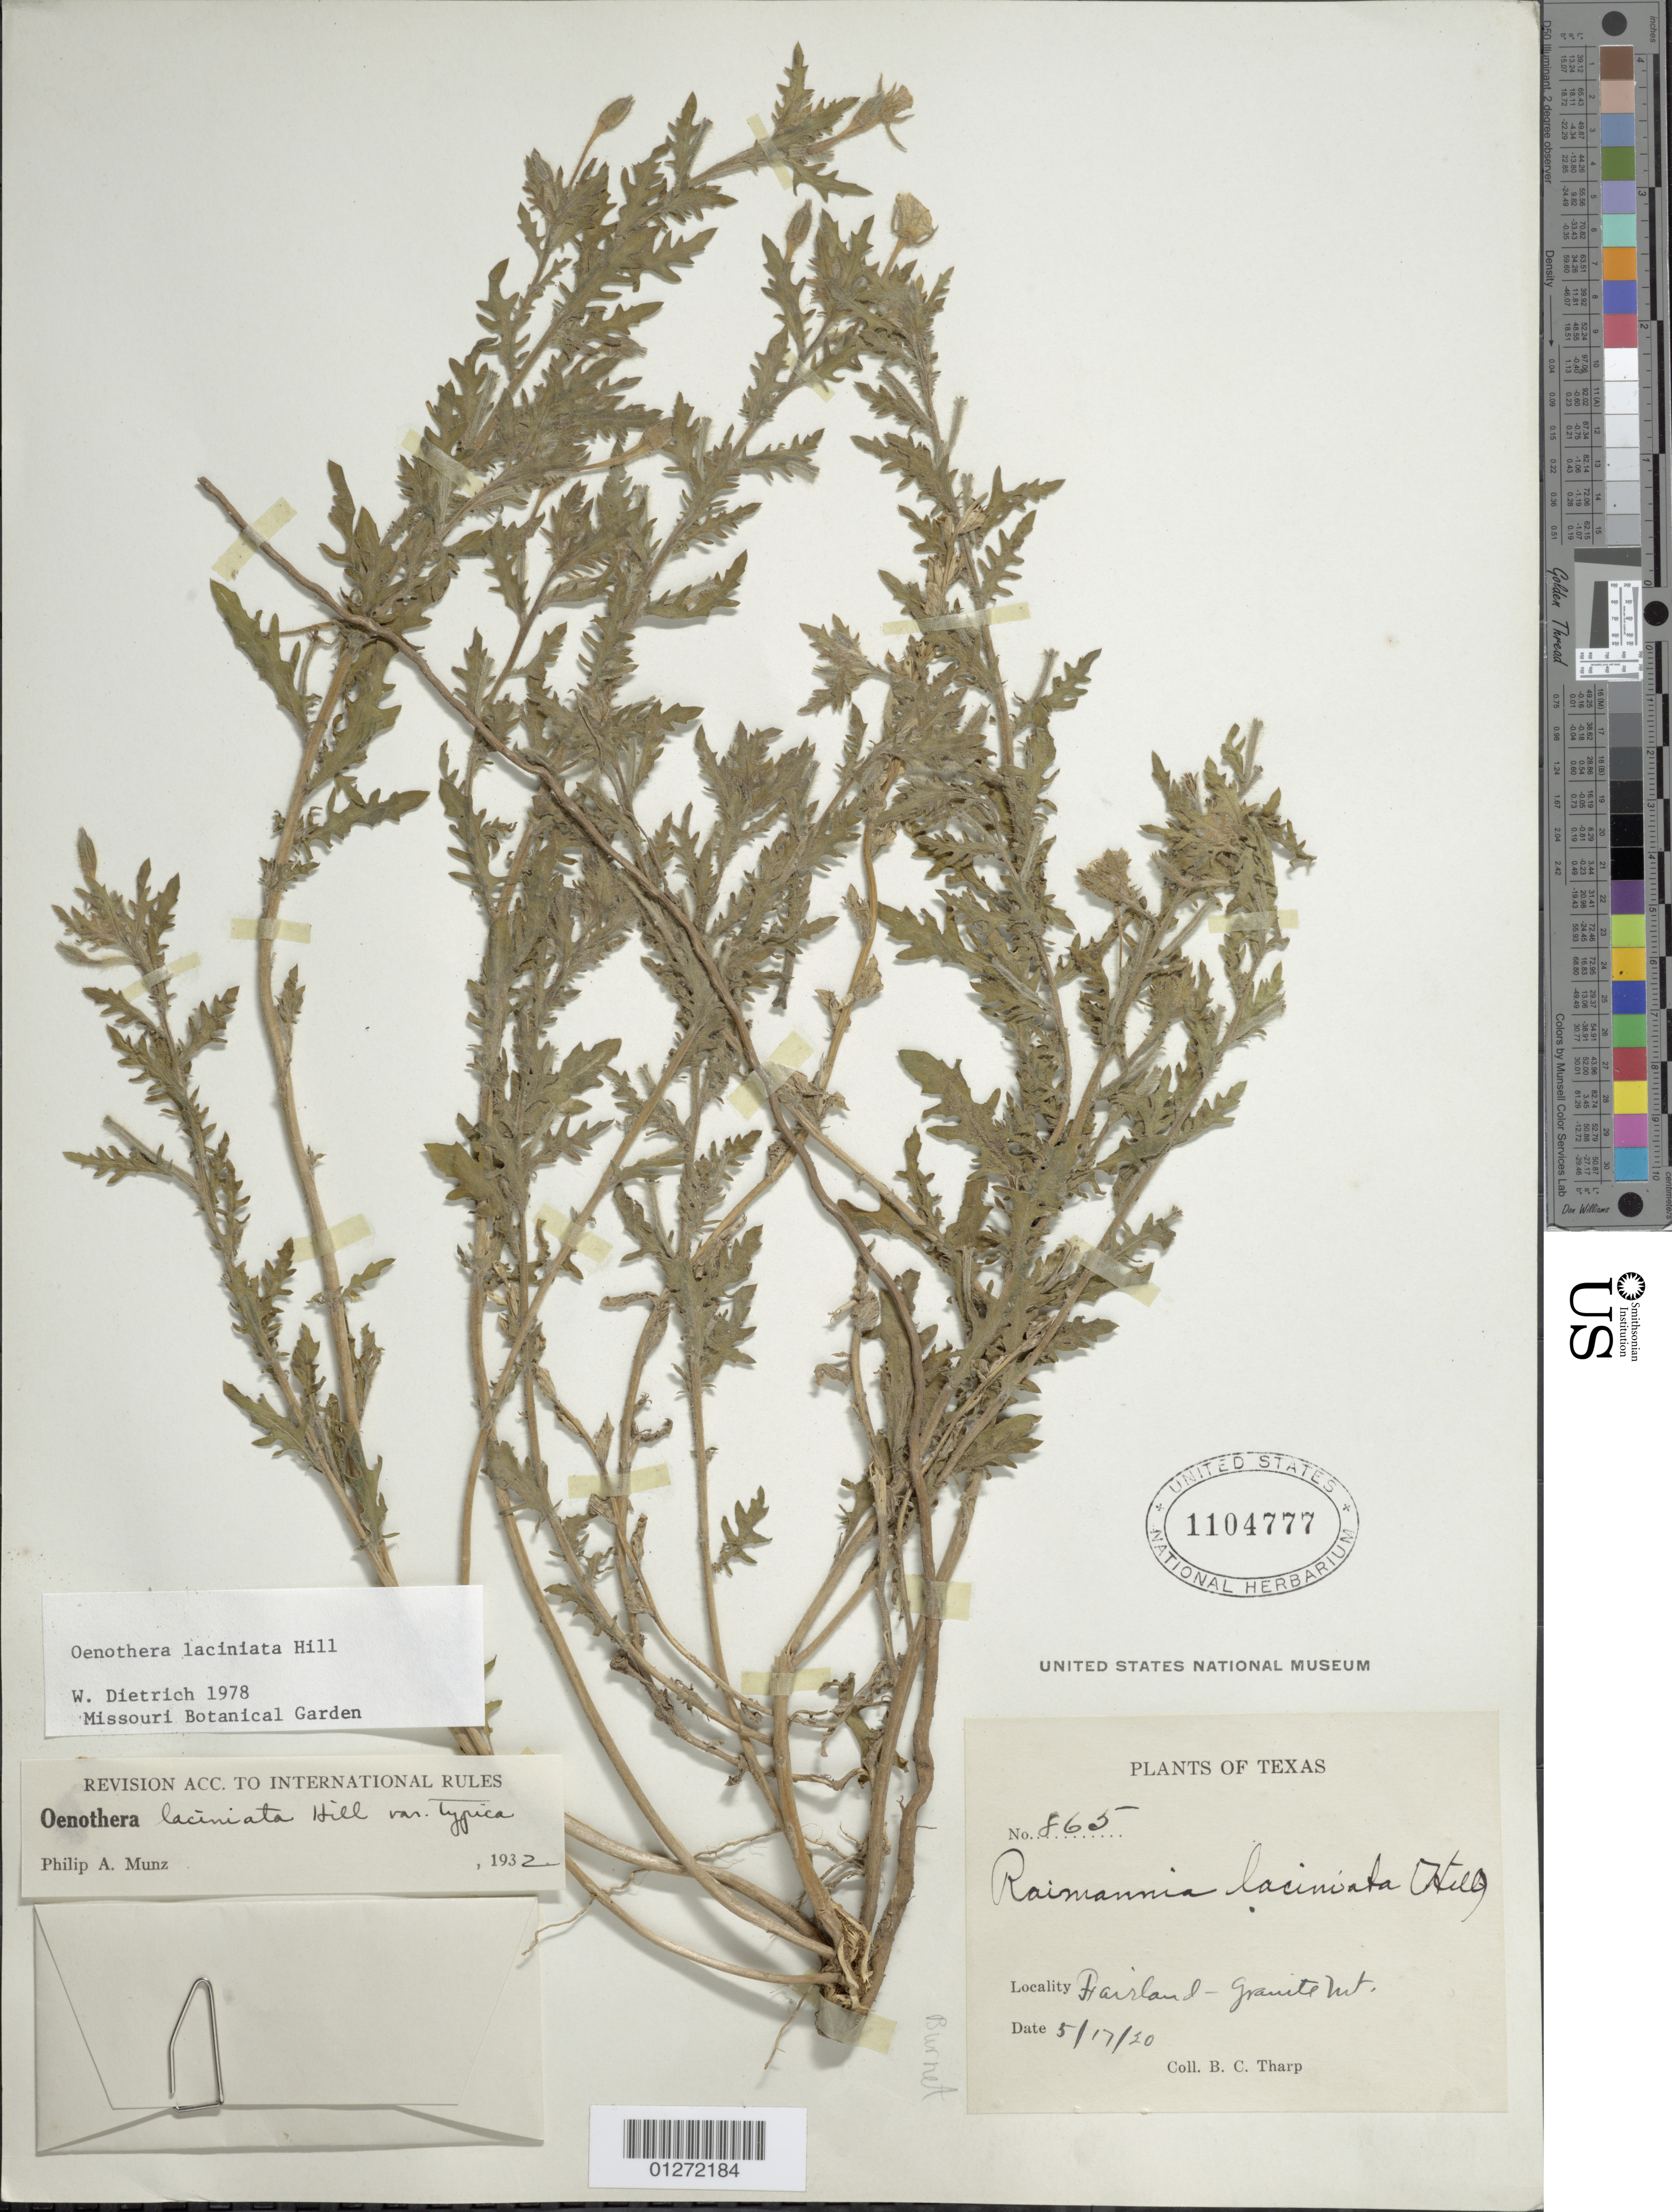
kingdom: Plantae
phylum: Tracheophyta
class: Magnoliopsida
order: Myrtales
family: Onagraceae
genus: Oenothera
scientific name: Oenothera laciniata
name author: Hill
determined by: Dietrich, W.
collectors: B. C. Tharp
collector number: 865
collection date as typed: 5/17/20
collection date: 1920-05-17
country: United States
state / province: Texas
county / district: Burnet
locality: Fairland, Granite Mountains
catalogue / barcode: US 1104777